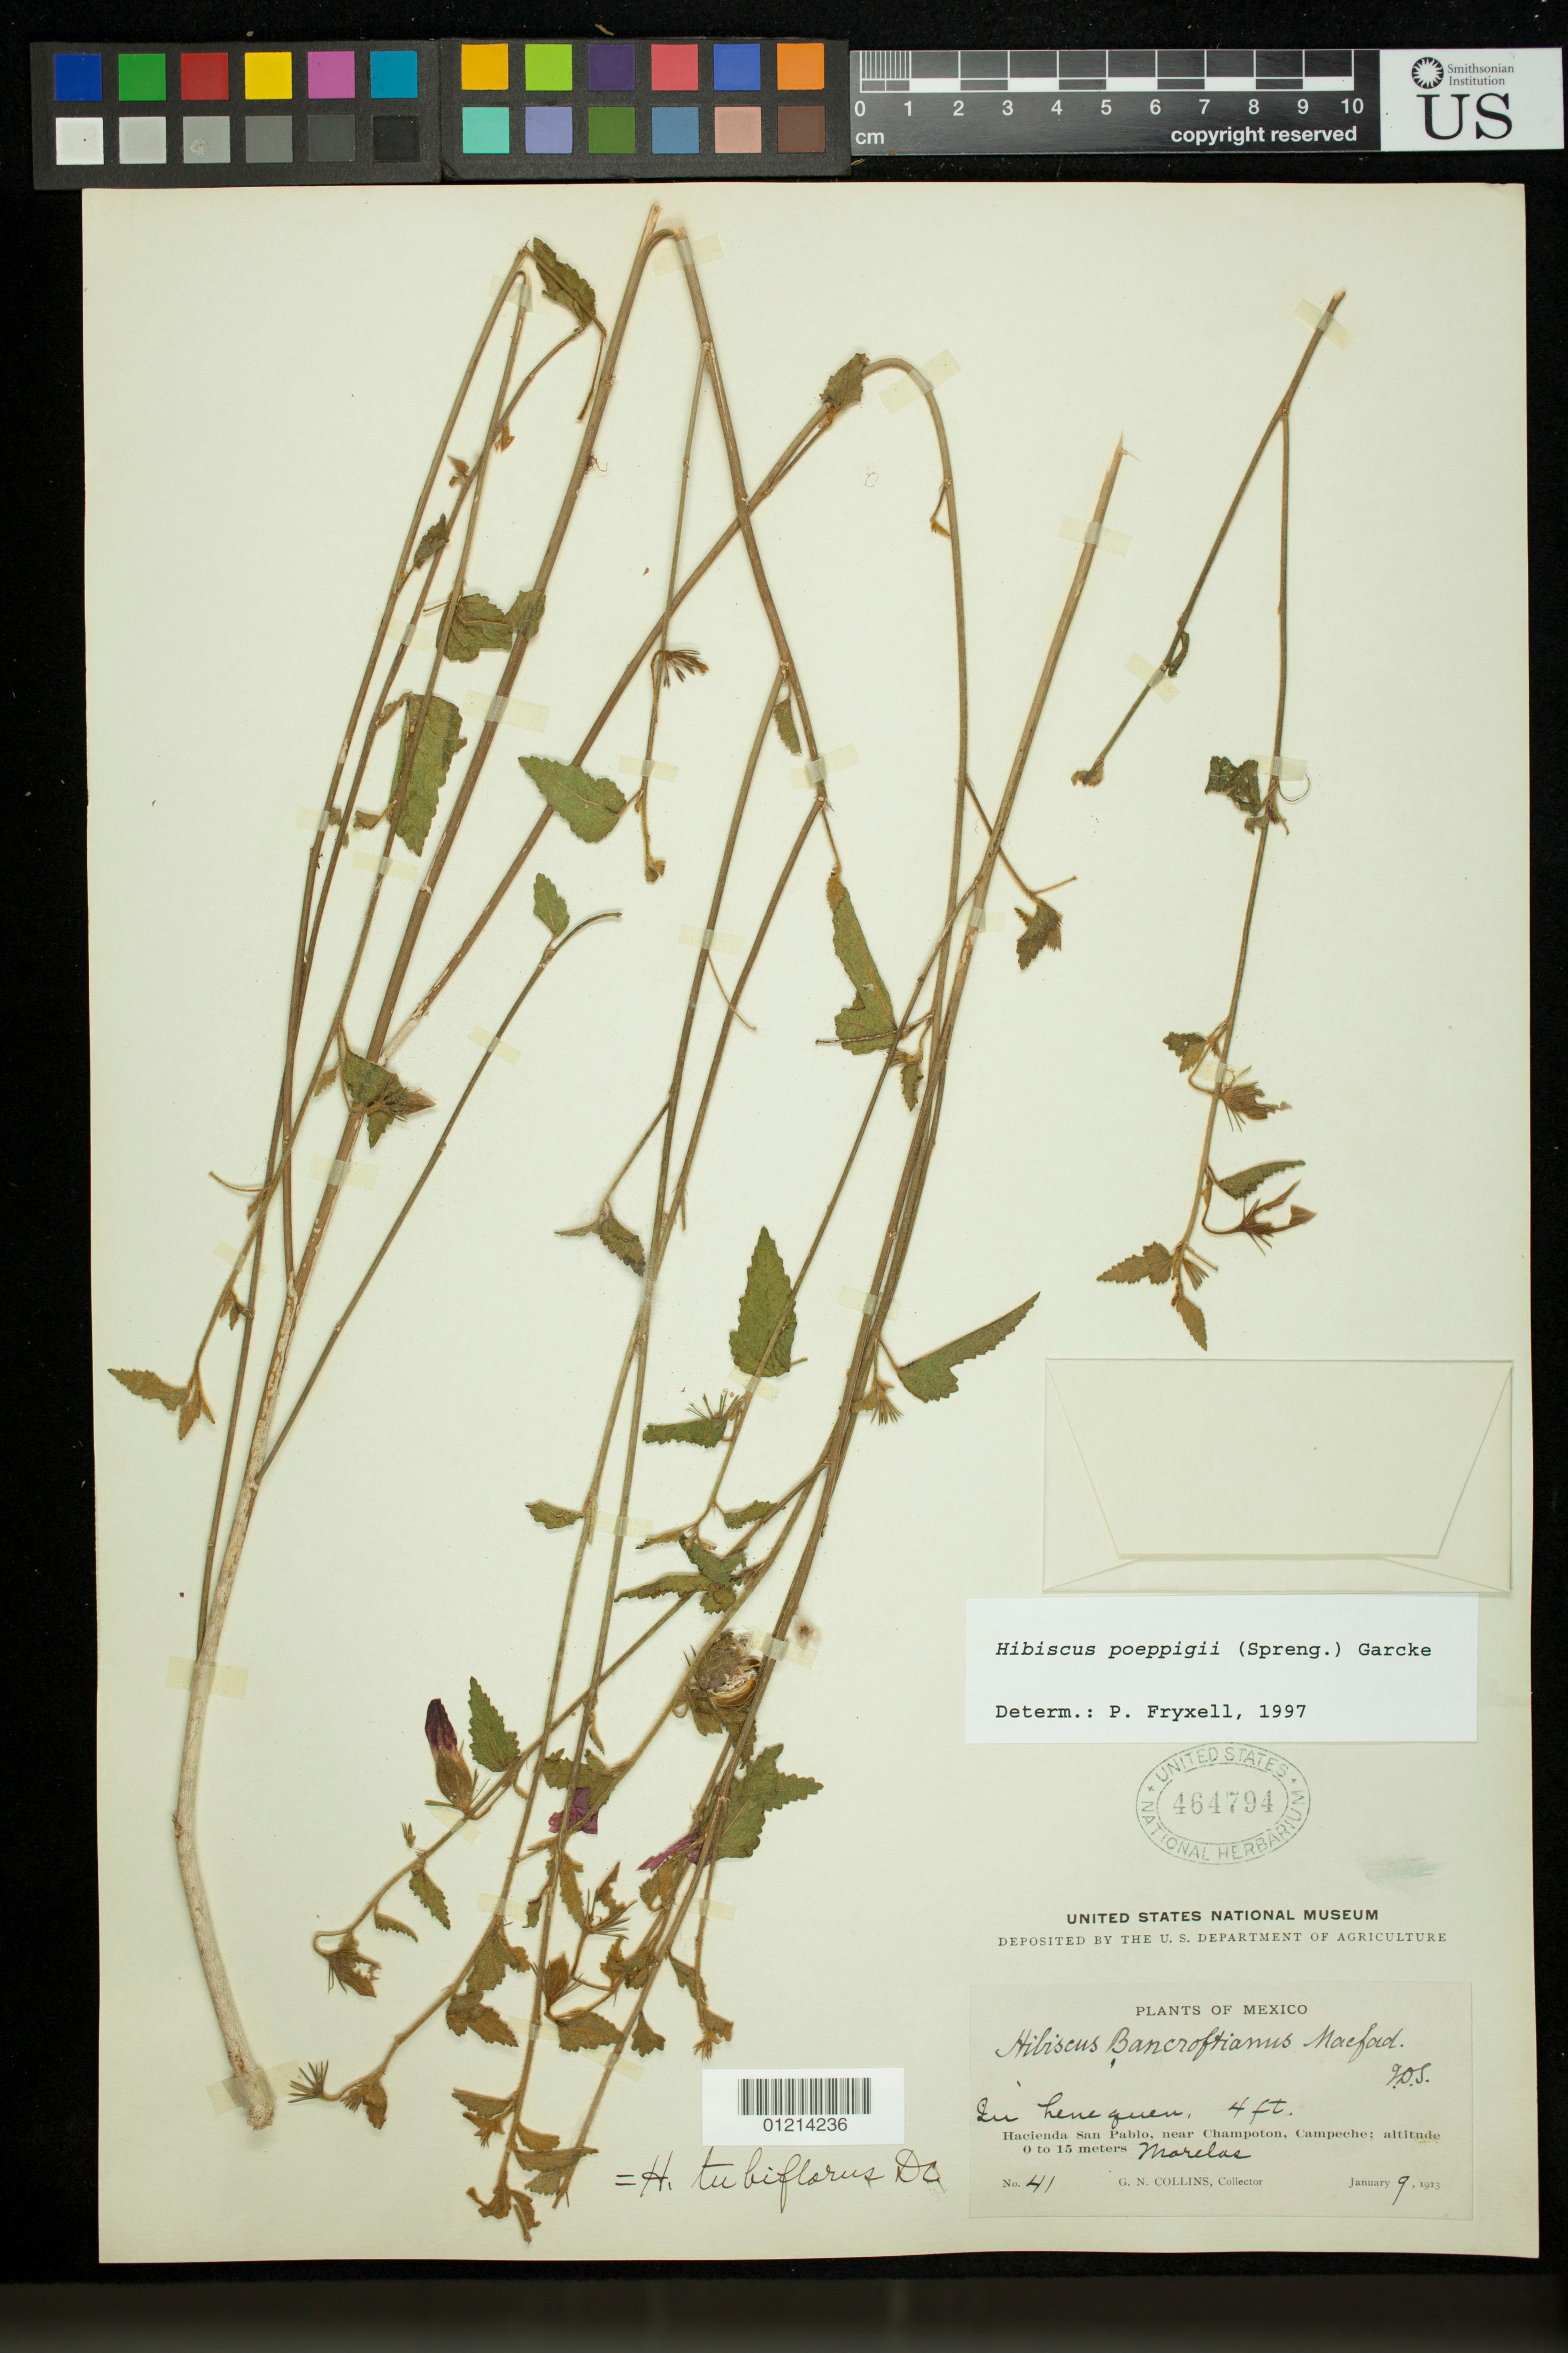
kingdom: Plantae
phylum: Tracheophyta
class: Magnoliopsida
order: Malvales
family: Malvaceae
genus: Hibiscus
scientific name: Hibiscus poeppigii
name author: (Spreng.) Garcke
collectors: G. N. Collins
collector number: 41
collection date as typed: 1/9/1913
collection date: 1913-01-09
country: Mexico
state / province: Campeche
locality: Hacienda San Pablo, near Champoton, Campeche. Morelos.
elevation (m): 0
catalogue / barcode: US 464794